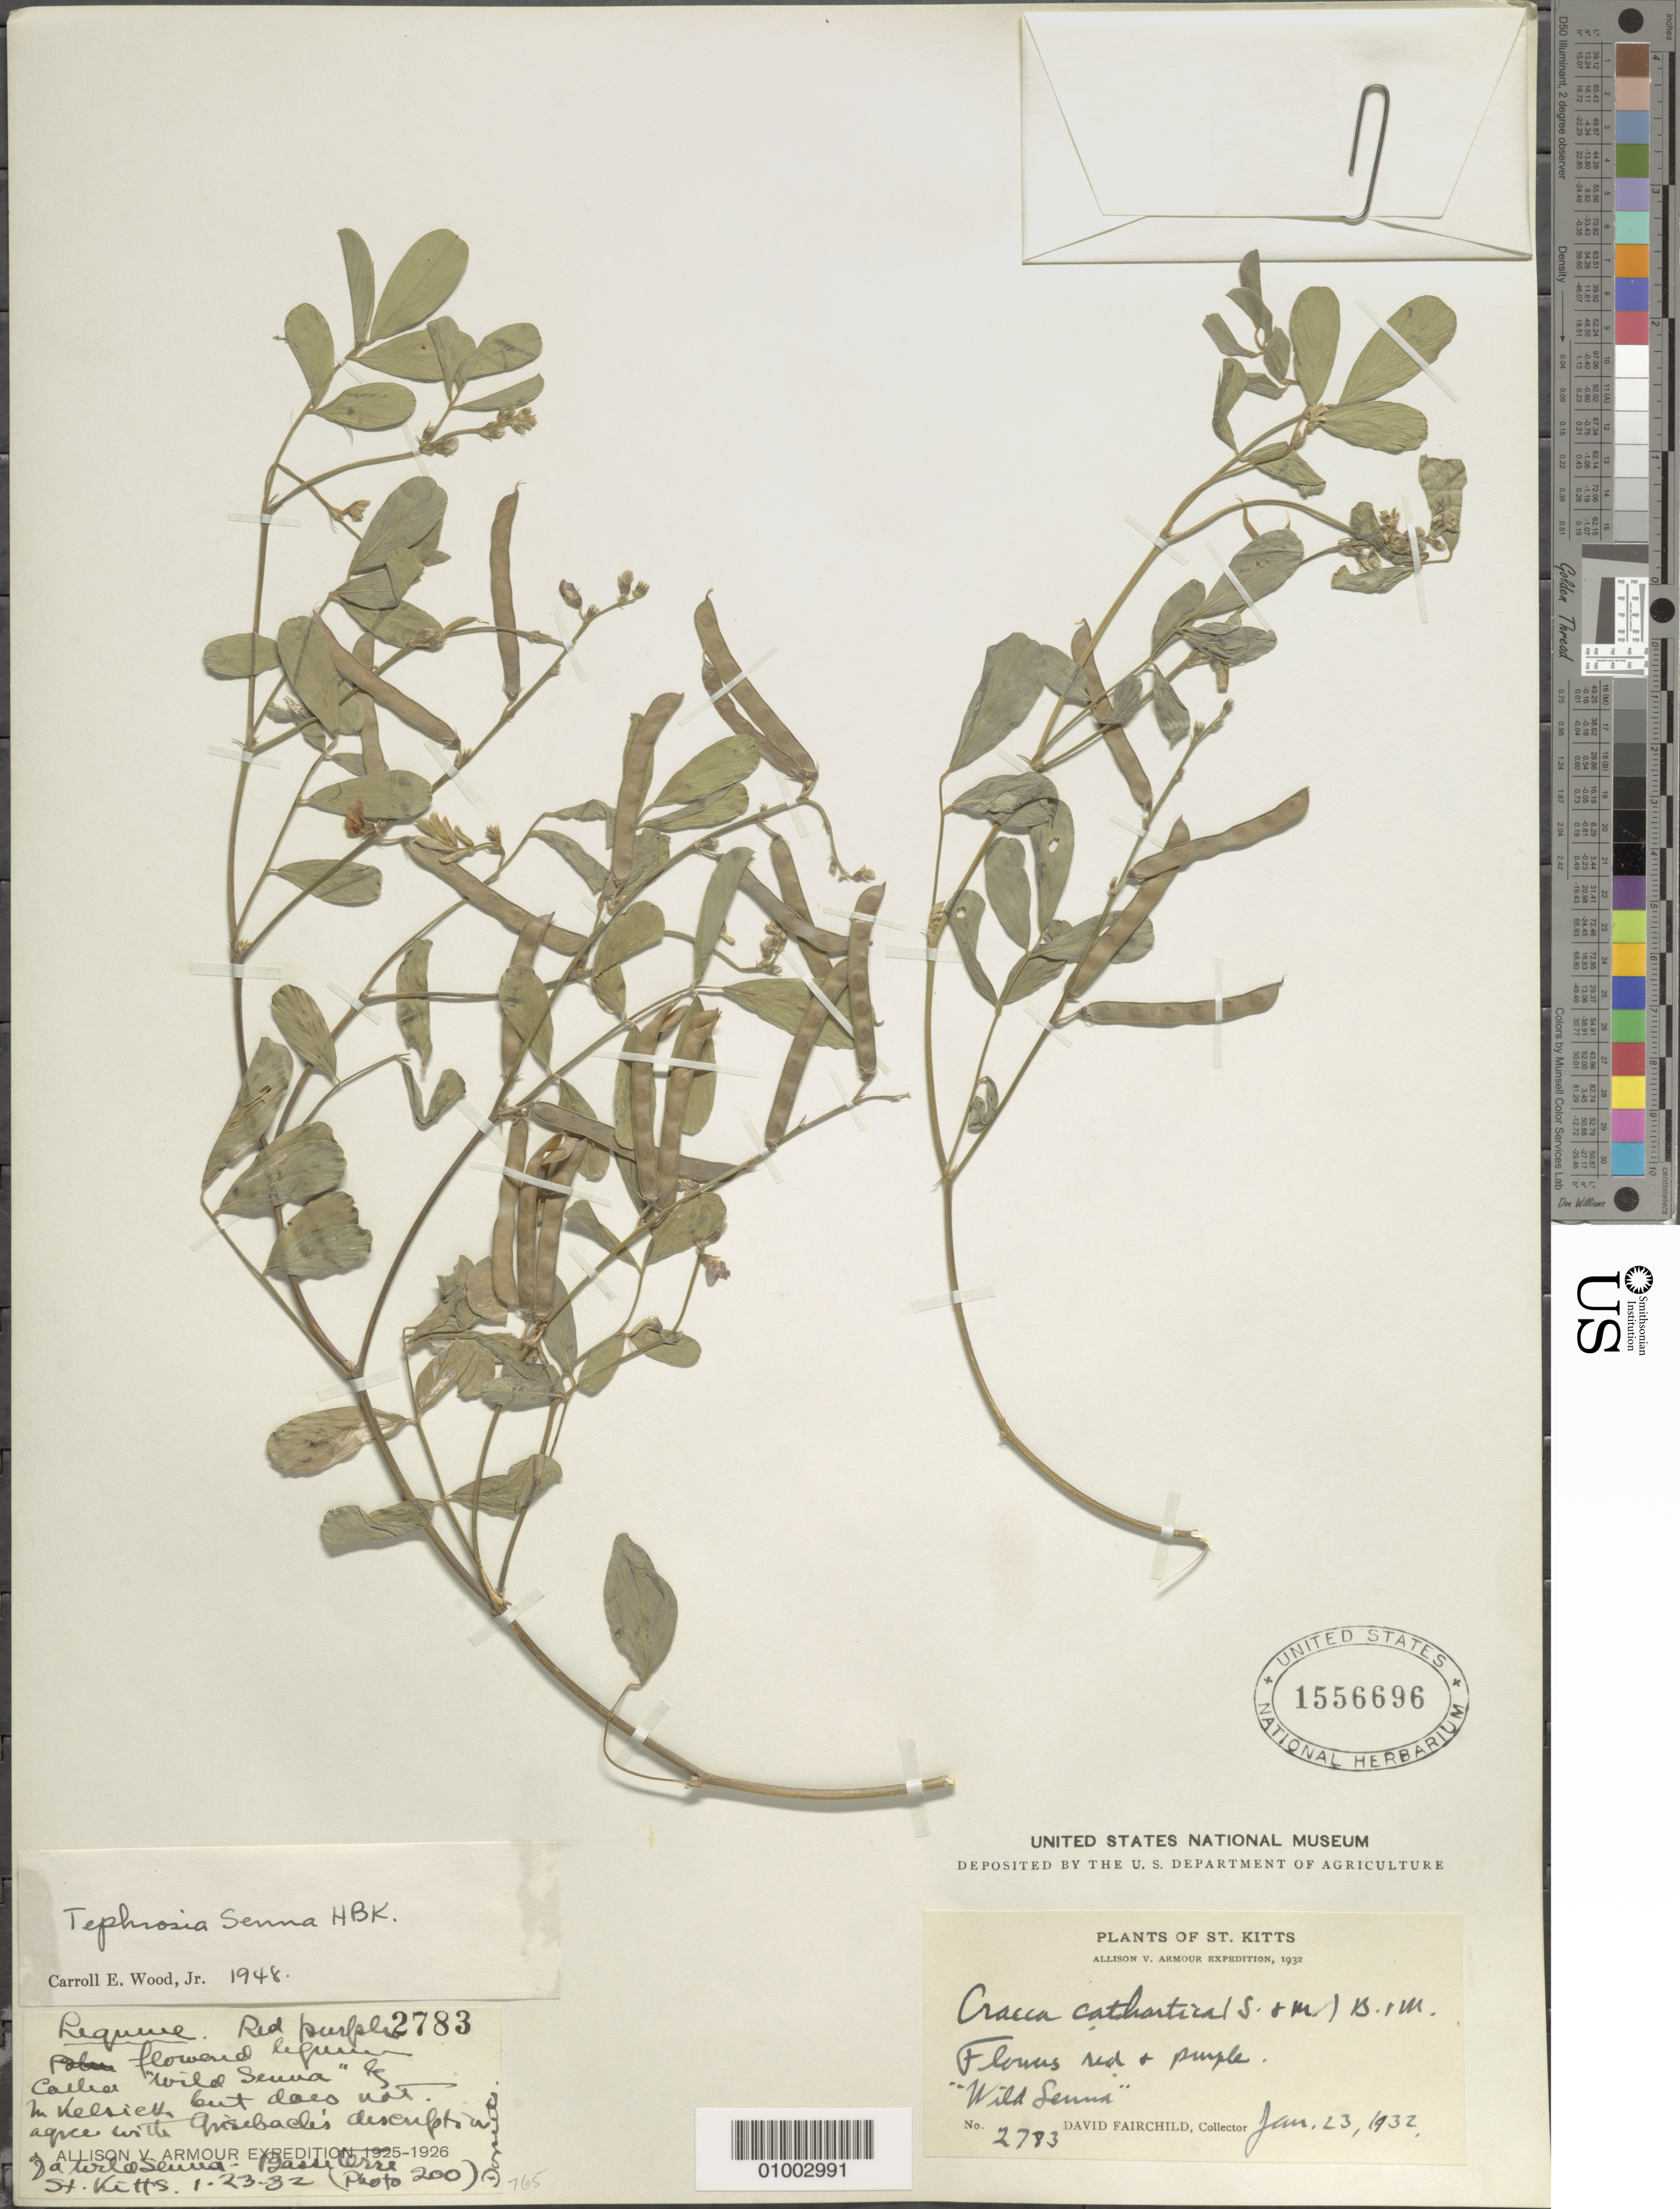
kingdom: Plantae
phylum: Tracheophyta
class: Magnoliopsida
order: Fabales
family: Fabaceae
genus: Tephrosia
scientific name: Tephrosia senna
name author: Kunth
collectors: D. Fairchild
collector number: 2783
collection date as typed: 23 Jan 1932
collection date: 1932-01-23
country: St. Christopher-Nevis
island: St. Christopher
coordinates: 0 N, 0 E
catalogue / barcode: US 1556696